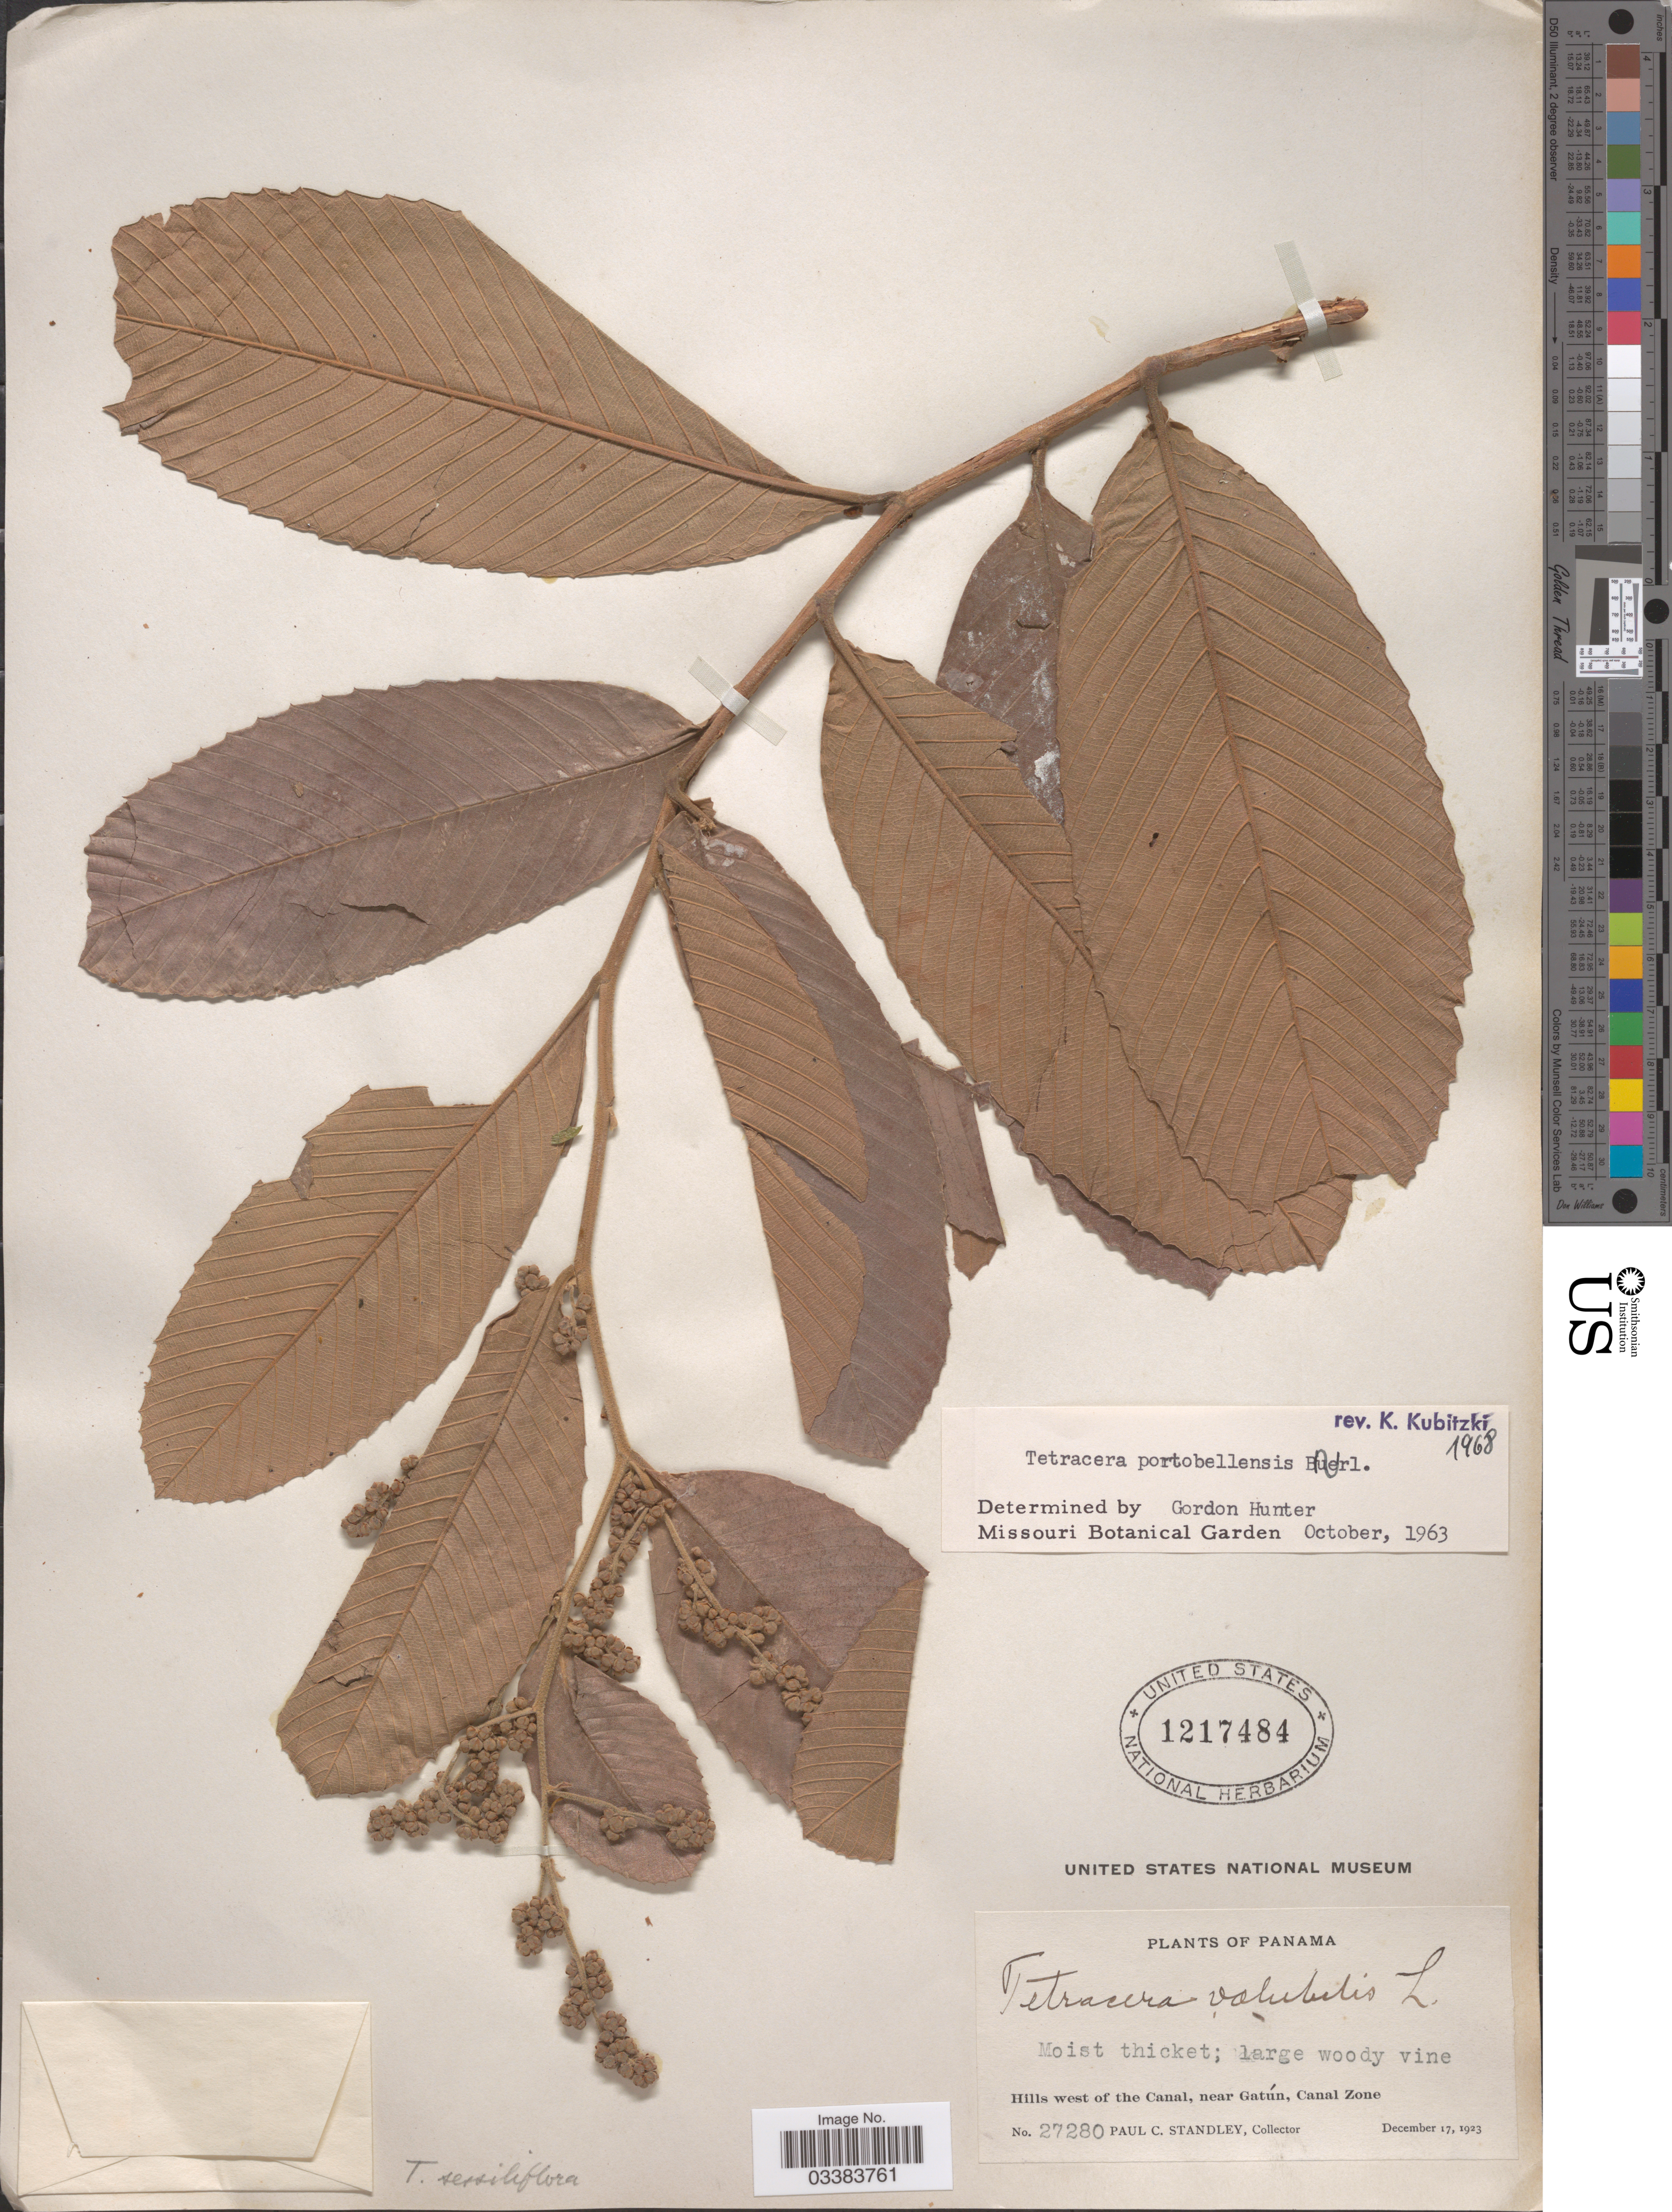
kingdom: Plantae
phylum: Tracheophyta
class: Magnoliopsida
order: Dilleniales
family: Dilleniaceae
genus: Tetracera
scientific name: Tetracera portobellensis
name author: Beurl.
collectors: P. C. Standley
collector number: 27280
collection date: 1923-12-17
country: Panama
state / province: Colón / Panamá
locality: Hills west of the Canal, near Gatún, Canal Zone.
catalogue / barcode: US 1217484